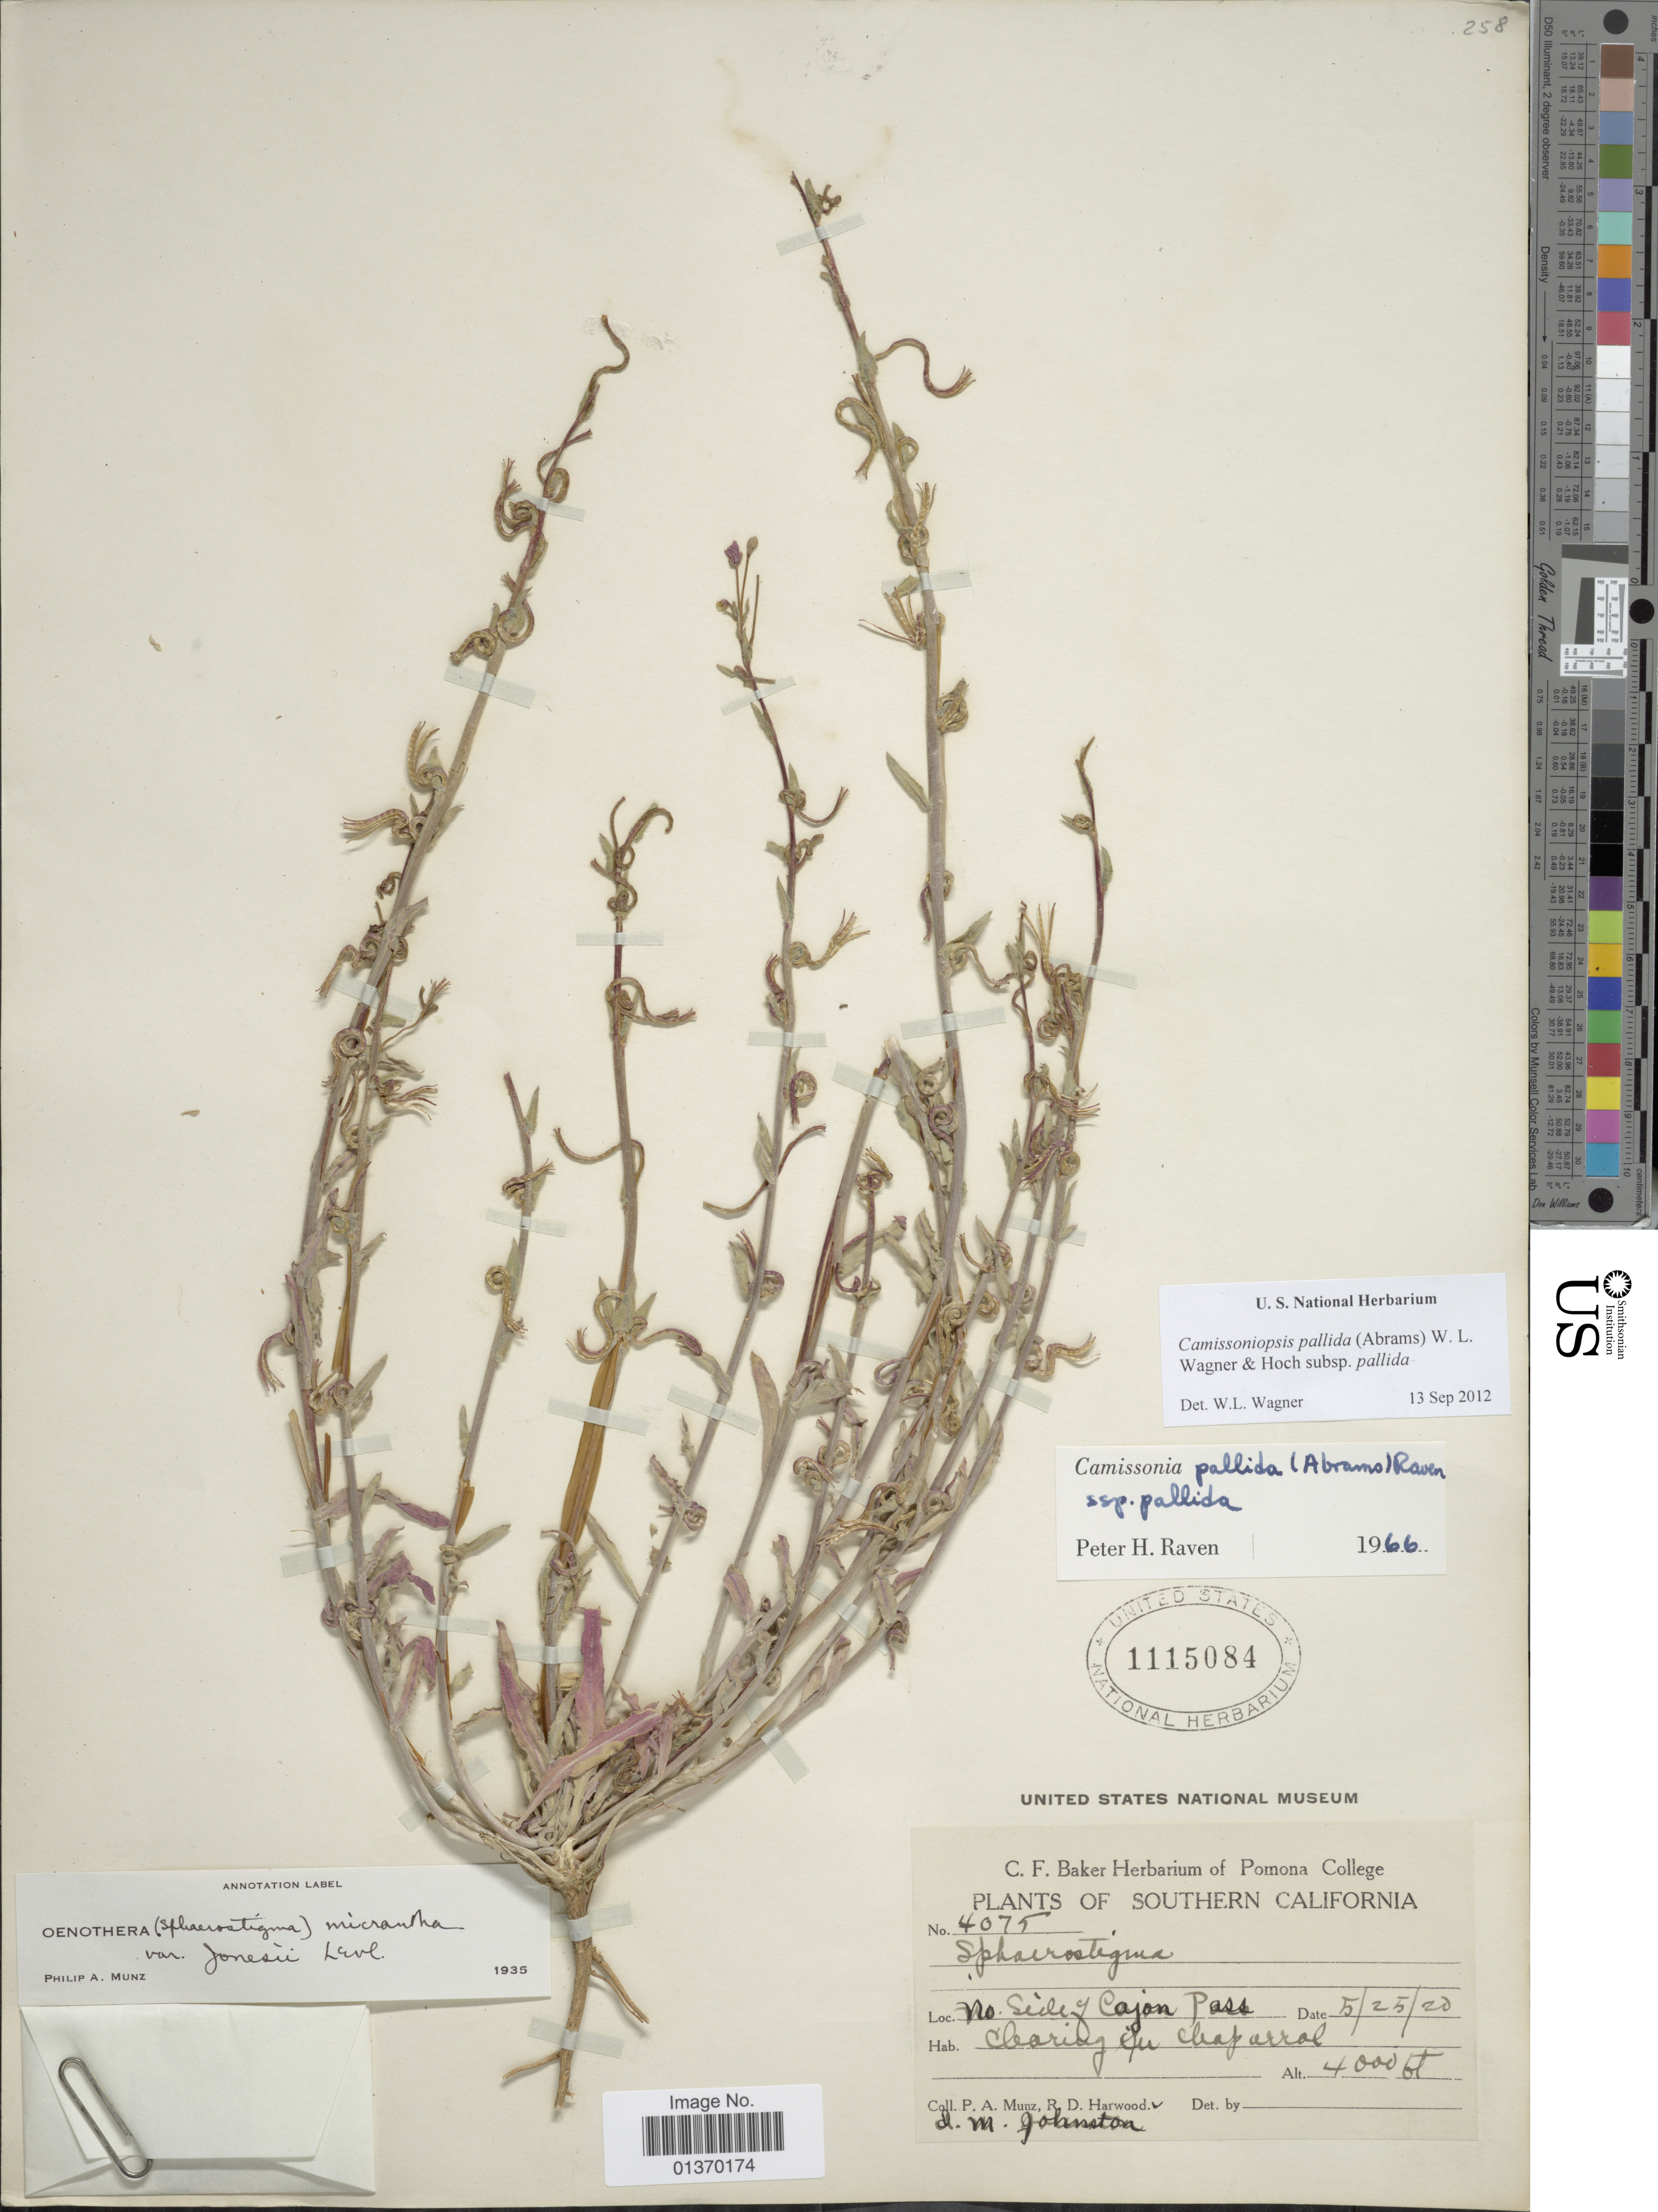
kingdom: Plantae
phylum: Tracheophyta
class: Magnoliopsida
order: Myrtales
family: Onagraceae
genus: Camissoniopsis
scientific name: Camissoniopsis pallida subsp. pallida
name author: (Abrams) W.L. Wagner & Hoch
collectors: P. A. Munz & R. Harwood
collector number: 4075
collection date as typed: Transcribed d/m/y: 25/5/20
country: United States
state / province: California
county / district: San Bernardino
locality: Southern California, No. side of Cajon Pass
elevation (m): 1219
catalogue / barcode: US 1115084